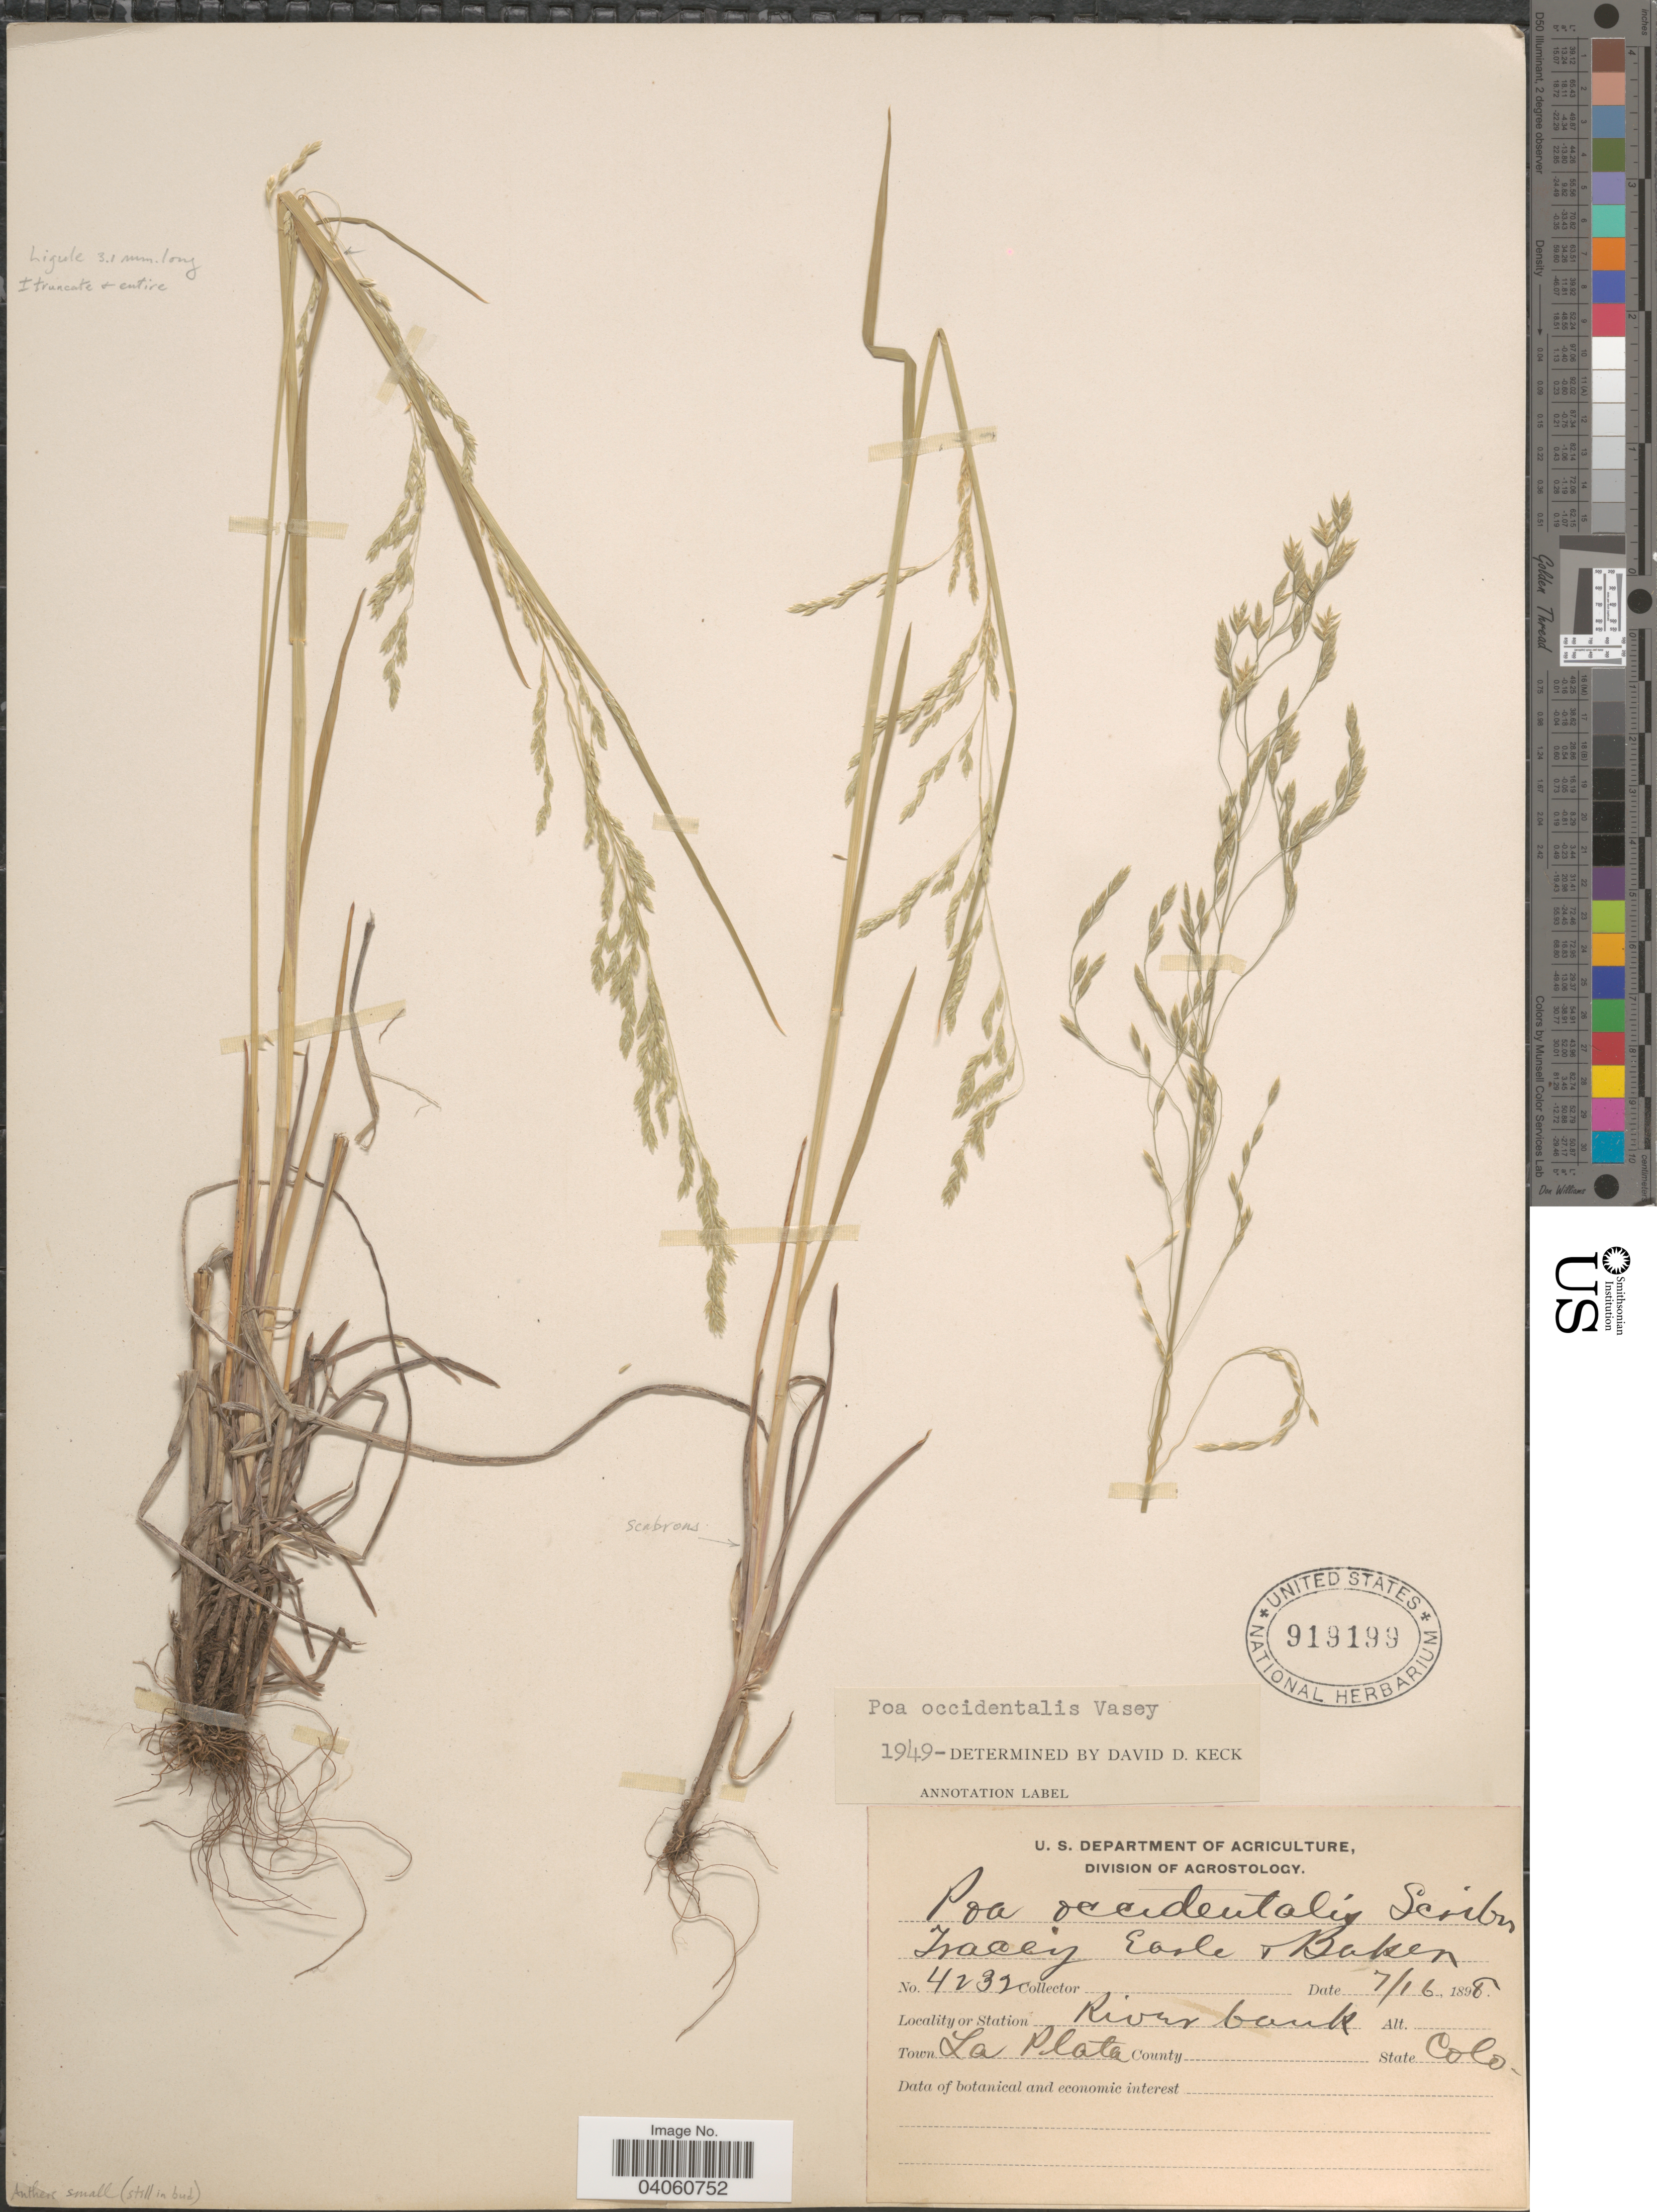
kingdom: Plantae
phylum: Tracheophyta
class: Liliopsida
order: Poales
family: Poaceae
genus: Poa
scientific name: Poa occidentalis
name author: (Vasey) Vasey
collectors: Tracey, -. Earle & -- Baker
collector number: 4232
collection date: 1898-07-16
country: United States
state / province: Colorado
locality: River bank. Town La Plata.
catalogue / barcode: US 919199